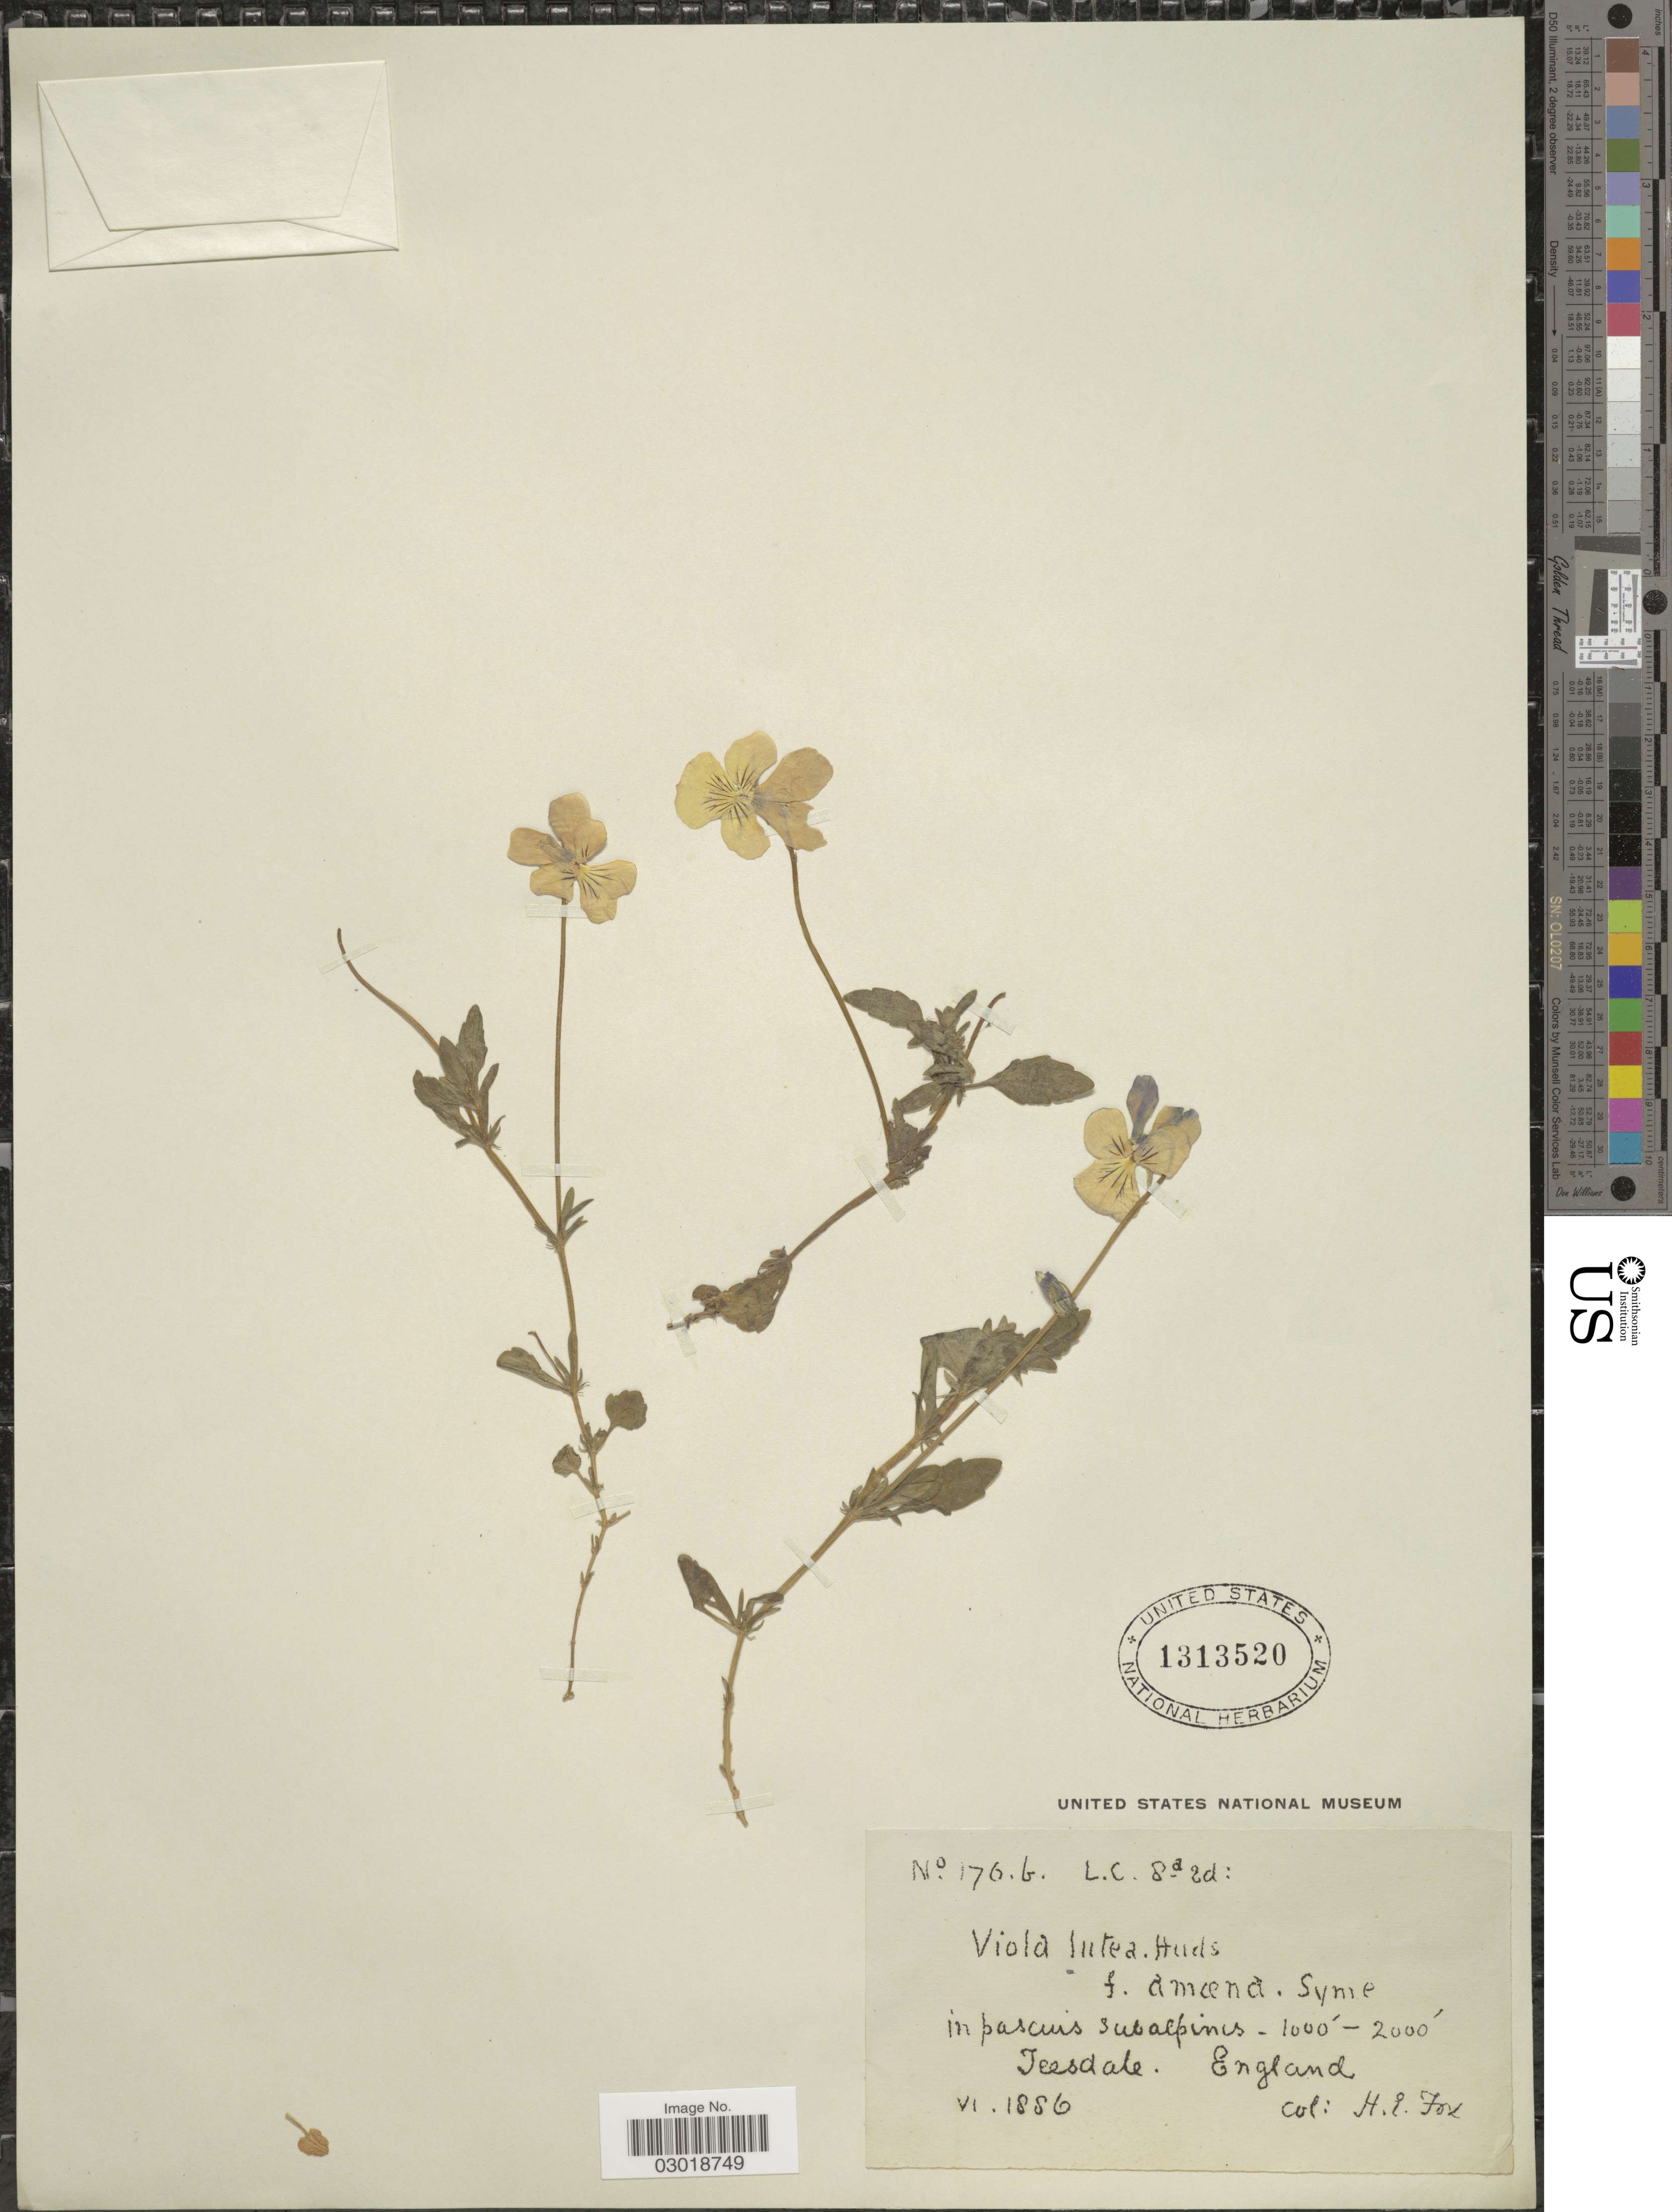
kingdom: Plantae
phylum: Tracheophyta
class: Magnoliopsida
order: Malpighiales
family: Violaceae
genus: Viola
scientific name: Viola lutea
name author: Huds.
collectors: H. Fox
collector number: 176b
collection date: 1886-06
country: United Kingdom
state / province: England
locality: Teesdale.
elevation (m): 305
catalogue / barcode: US 1313520